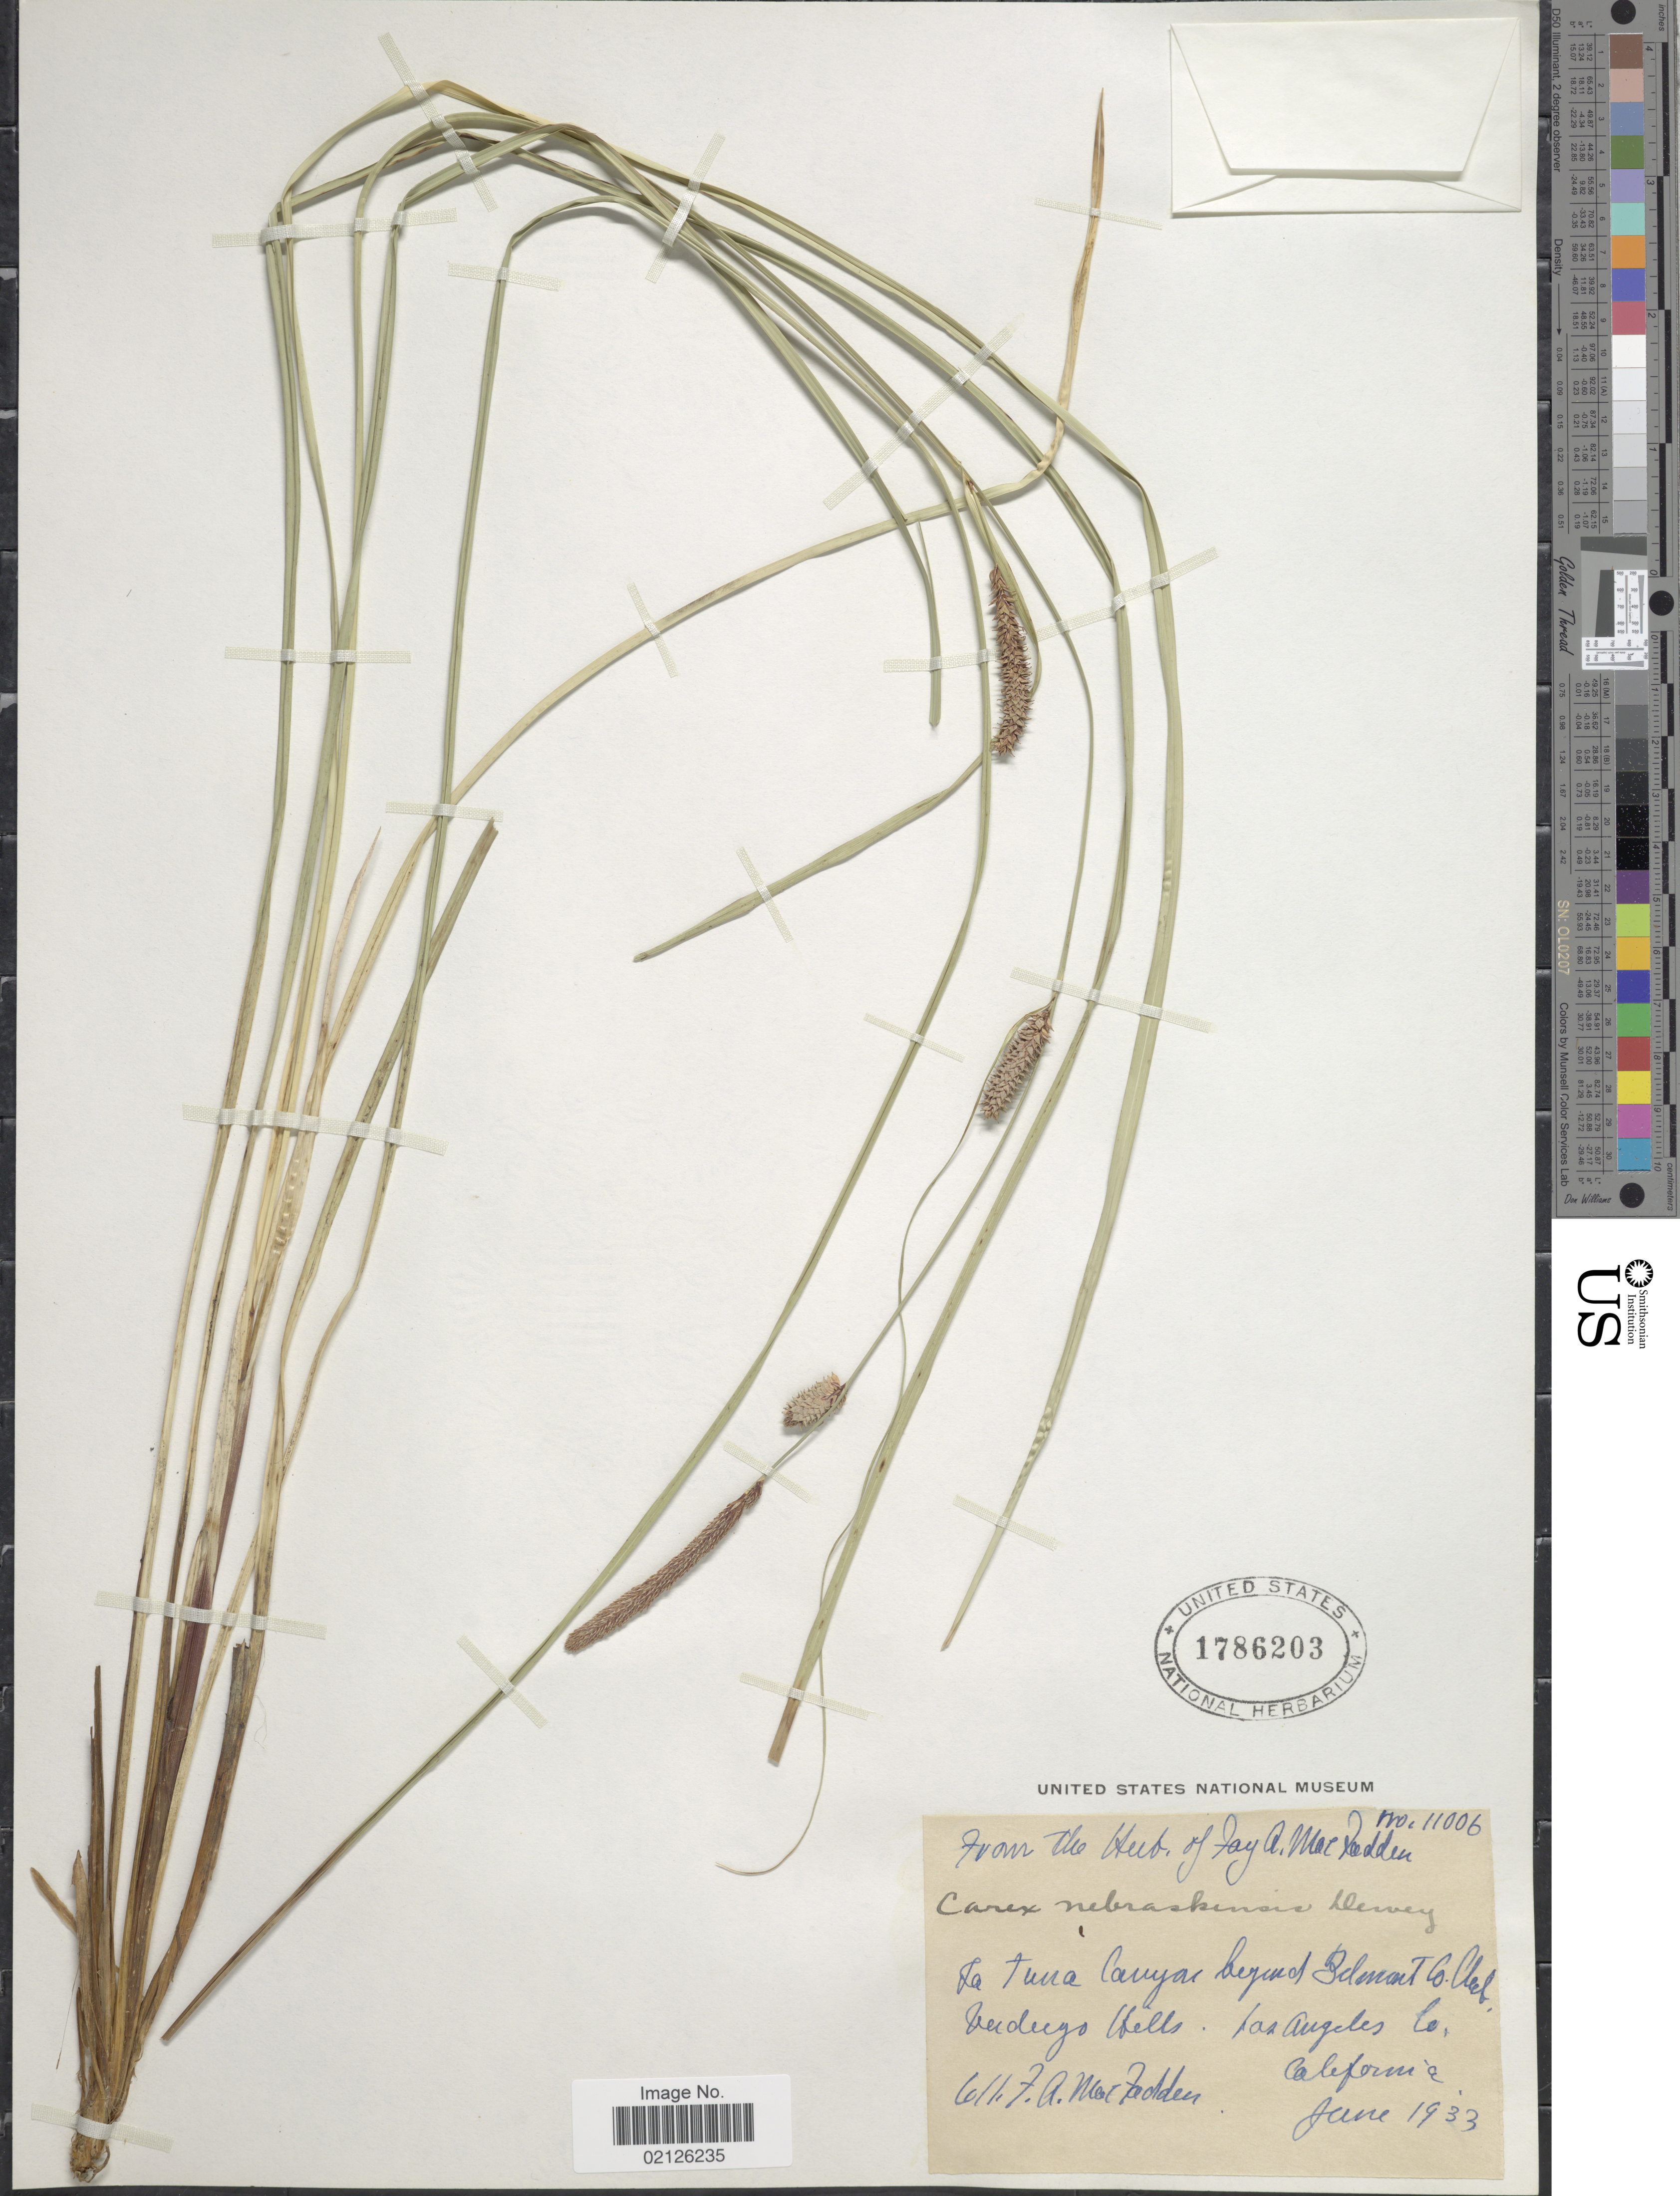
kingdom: Plantae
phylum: Tracheophyta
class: Liliopsida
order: Poales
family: Cyperaceae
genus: Carex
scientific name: Carex nebrascensis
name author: Dewey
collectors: F. MacFadden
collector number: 11006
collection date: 1933-06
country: United States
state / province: California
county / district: Los Angeles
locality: La Tuna Cauyas beyond Belmont Co., Verduyo Hills, Los Angeles Co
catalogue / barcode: US 1786203